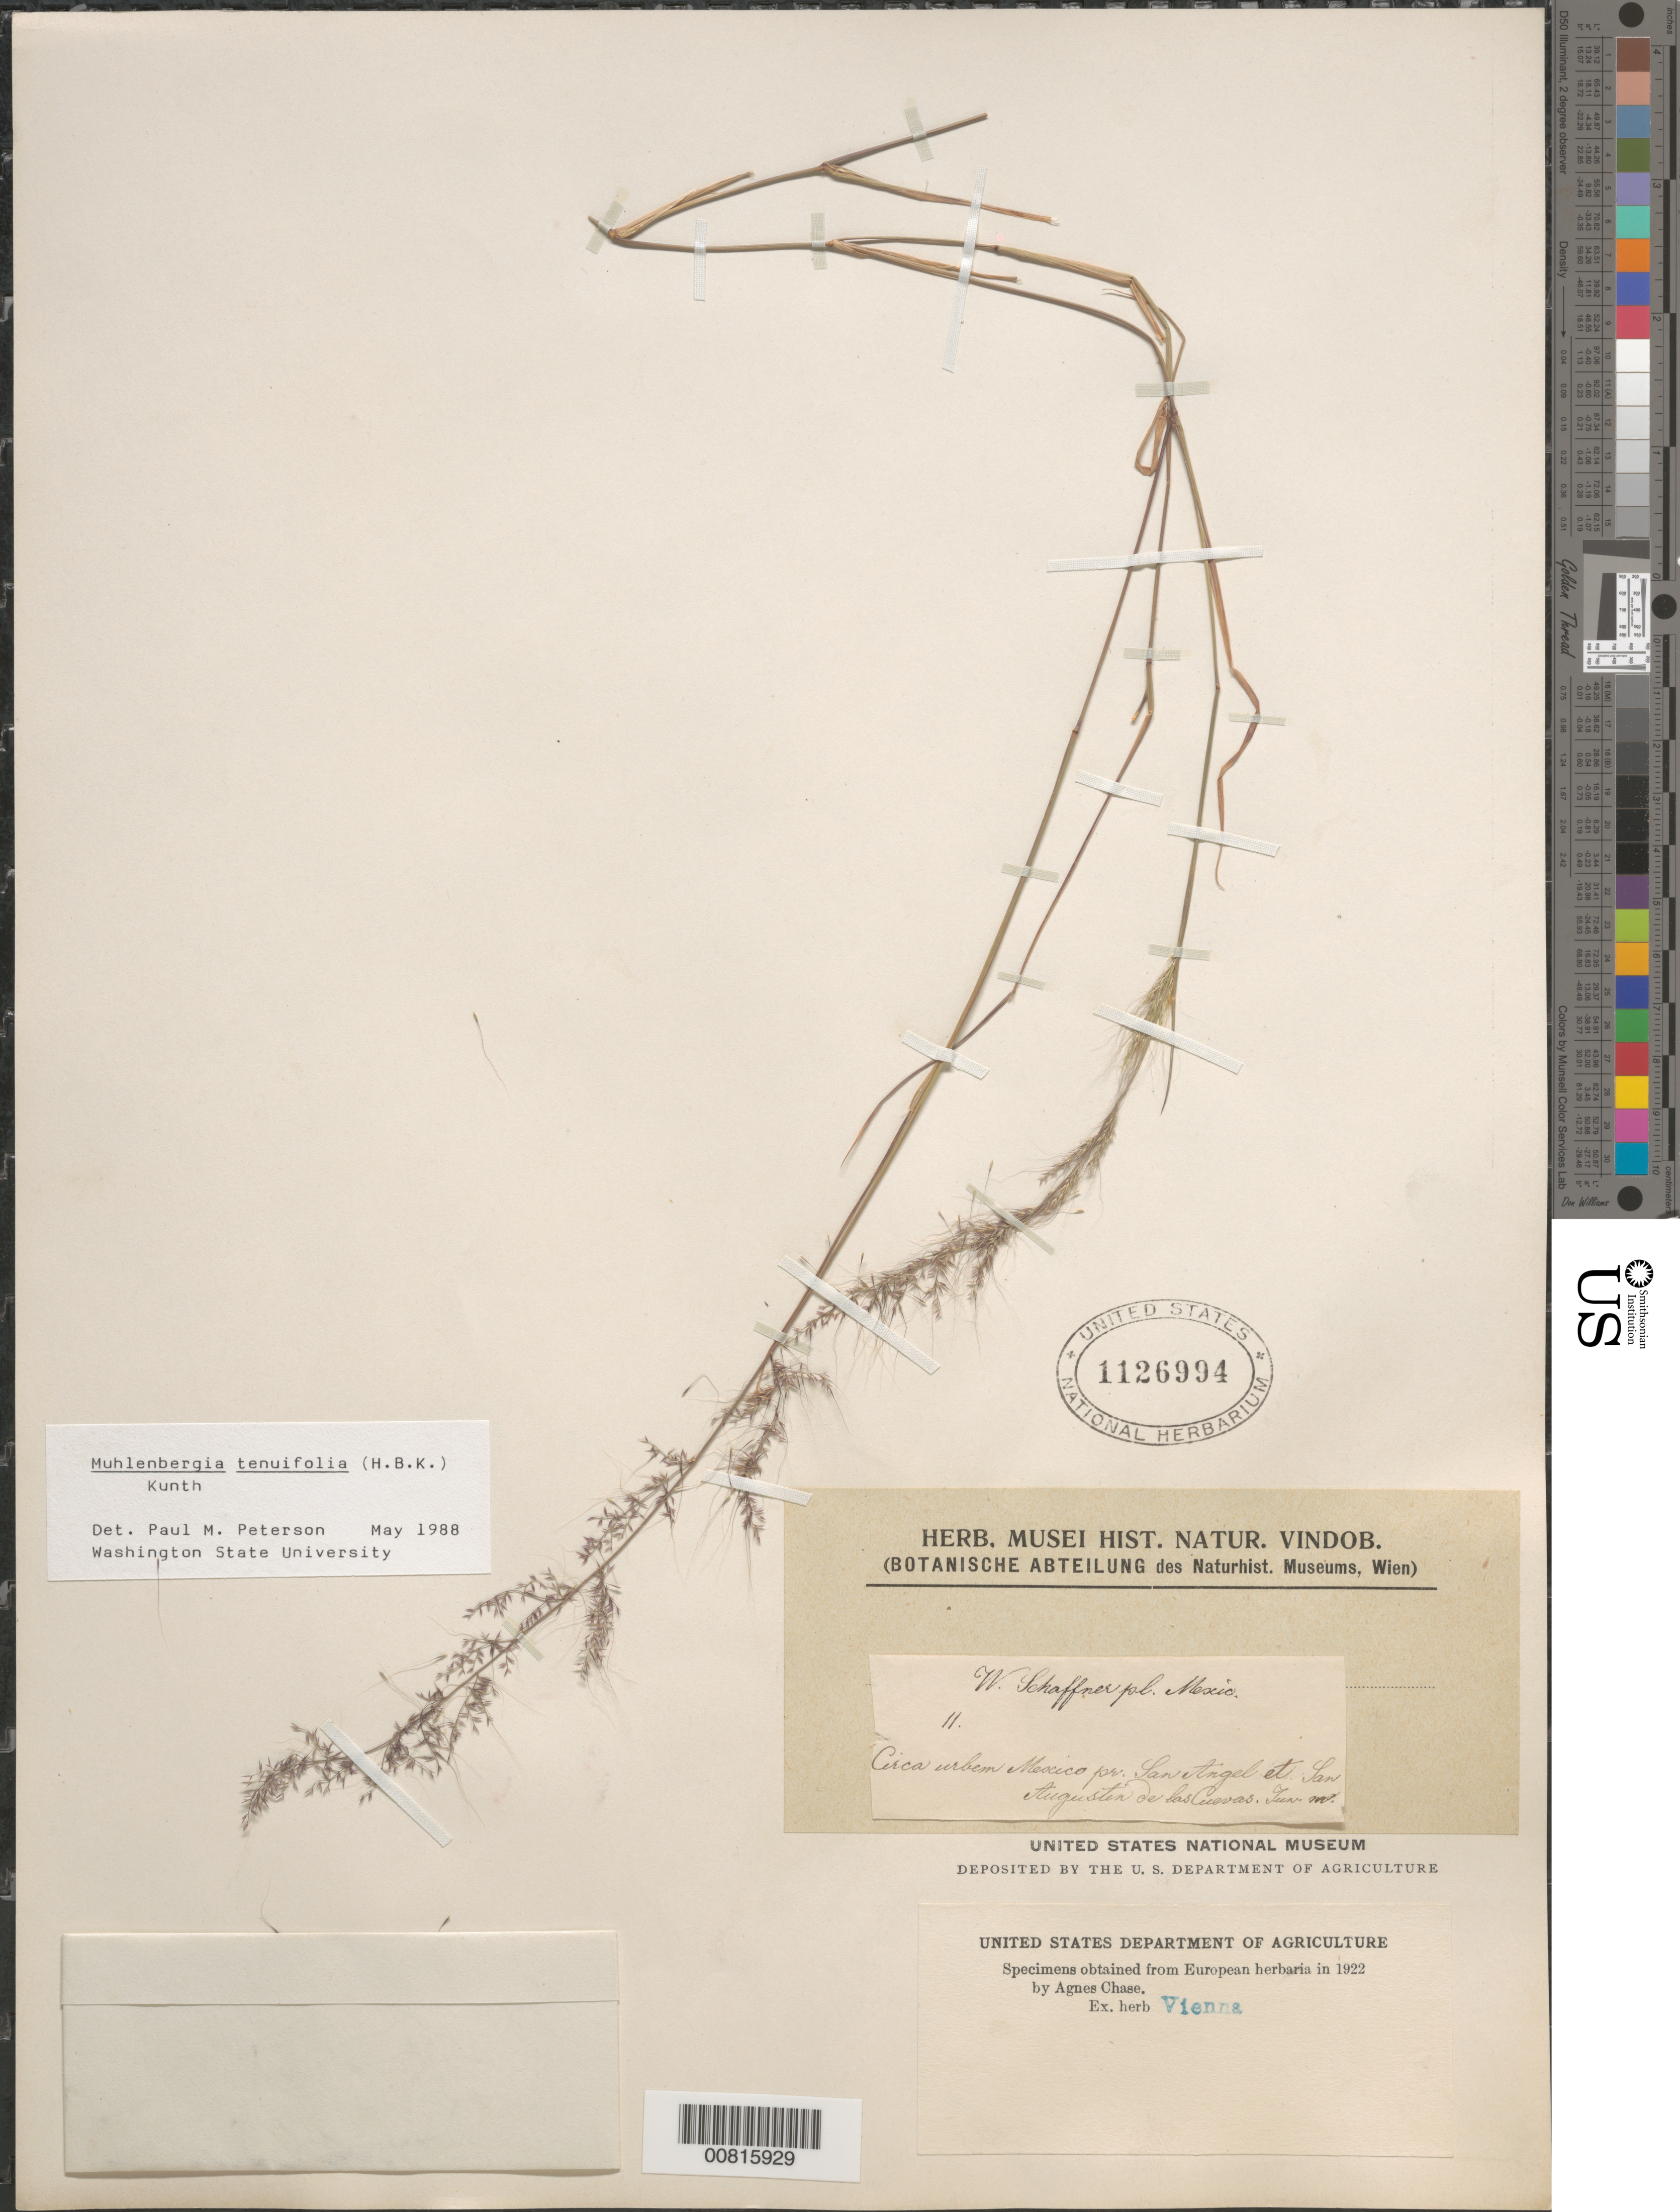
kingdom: Plantae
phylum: Tracheophyta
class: Liliopsida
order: Poales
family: Poaceae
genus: Muhlenbergia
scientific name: Muhlenbergia tenuifolia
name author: (Kunth) Kunth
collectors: W. Schaffner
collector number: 11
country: Mexico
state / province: Distrito Federal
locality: Circa urban Mexico, por San Angel et San Agustin de las Cuevas, D.F.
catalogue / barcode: US 1126994